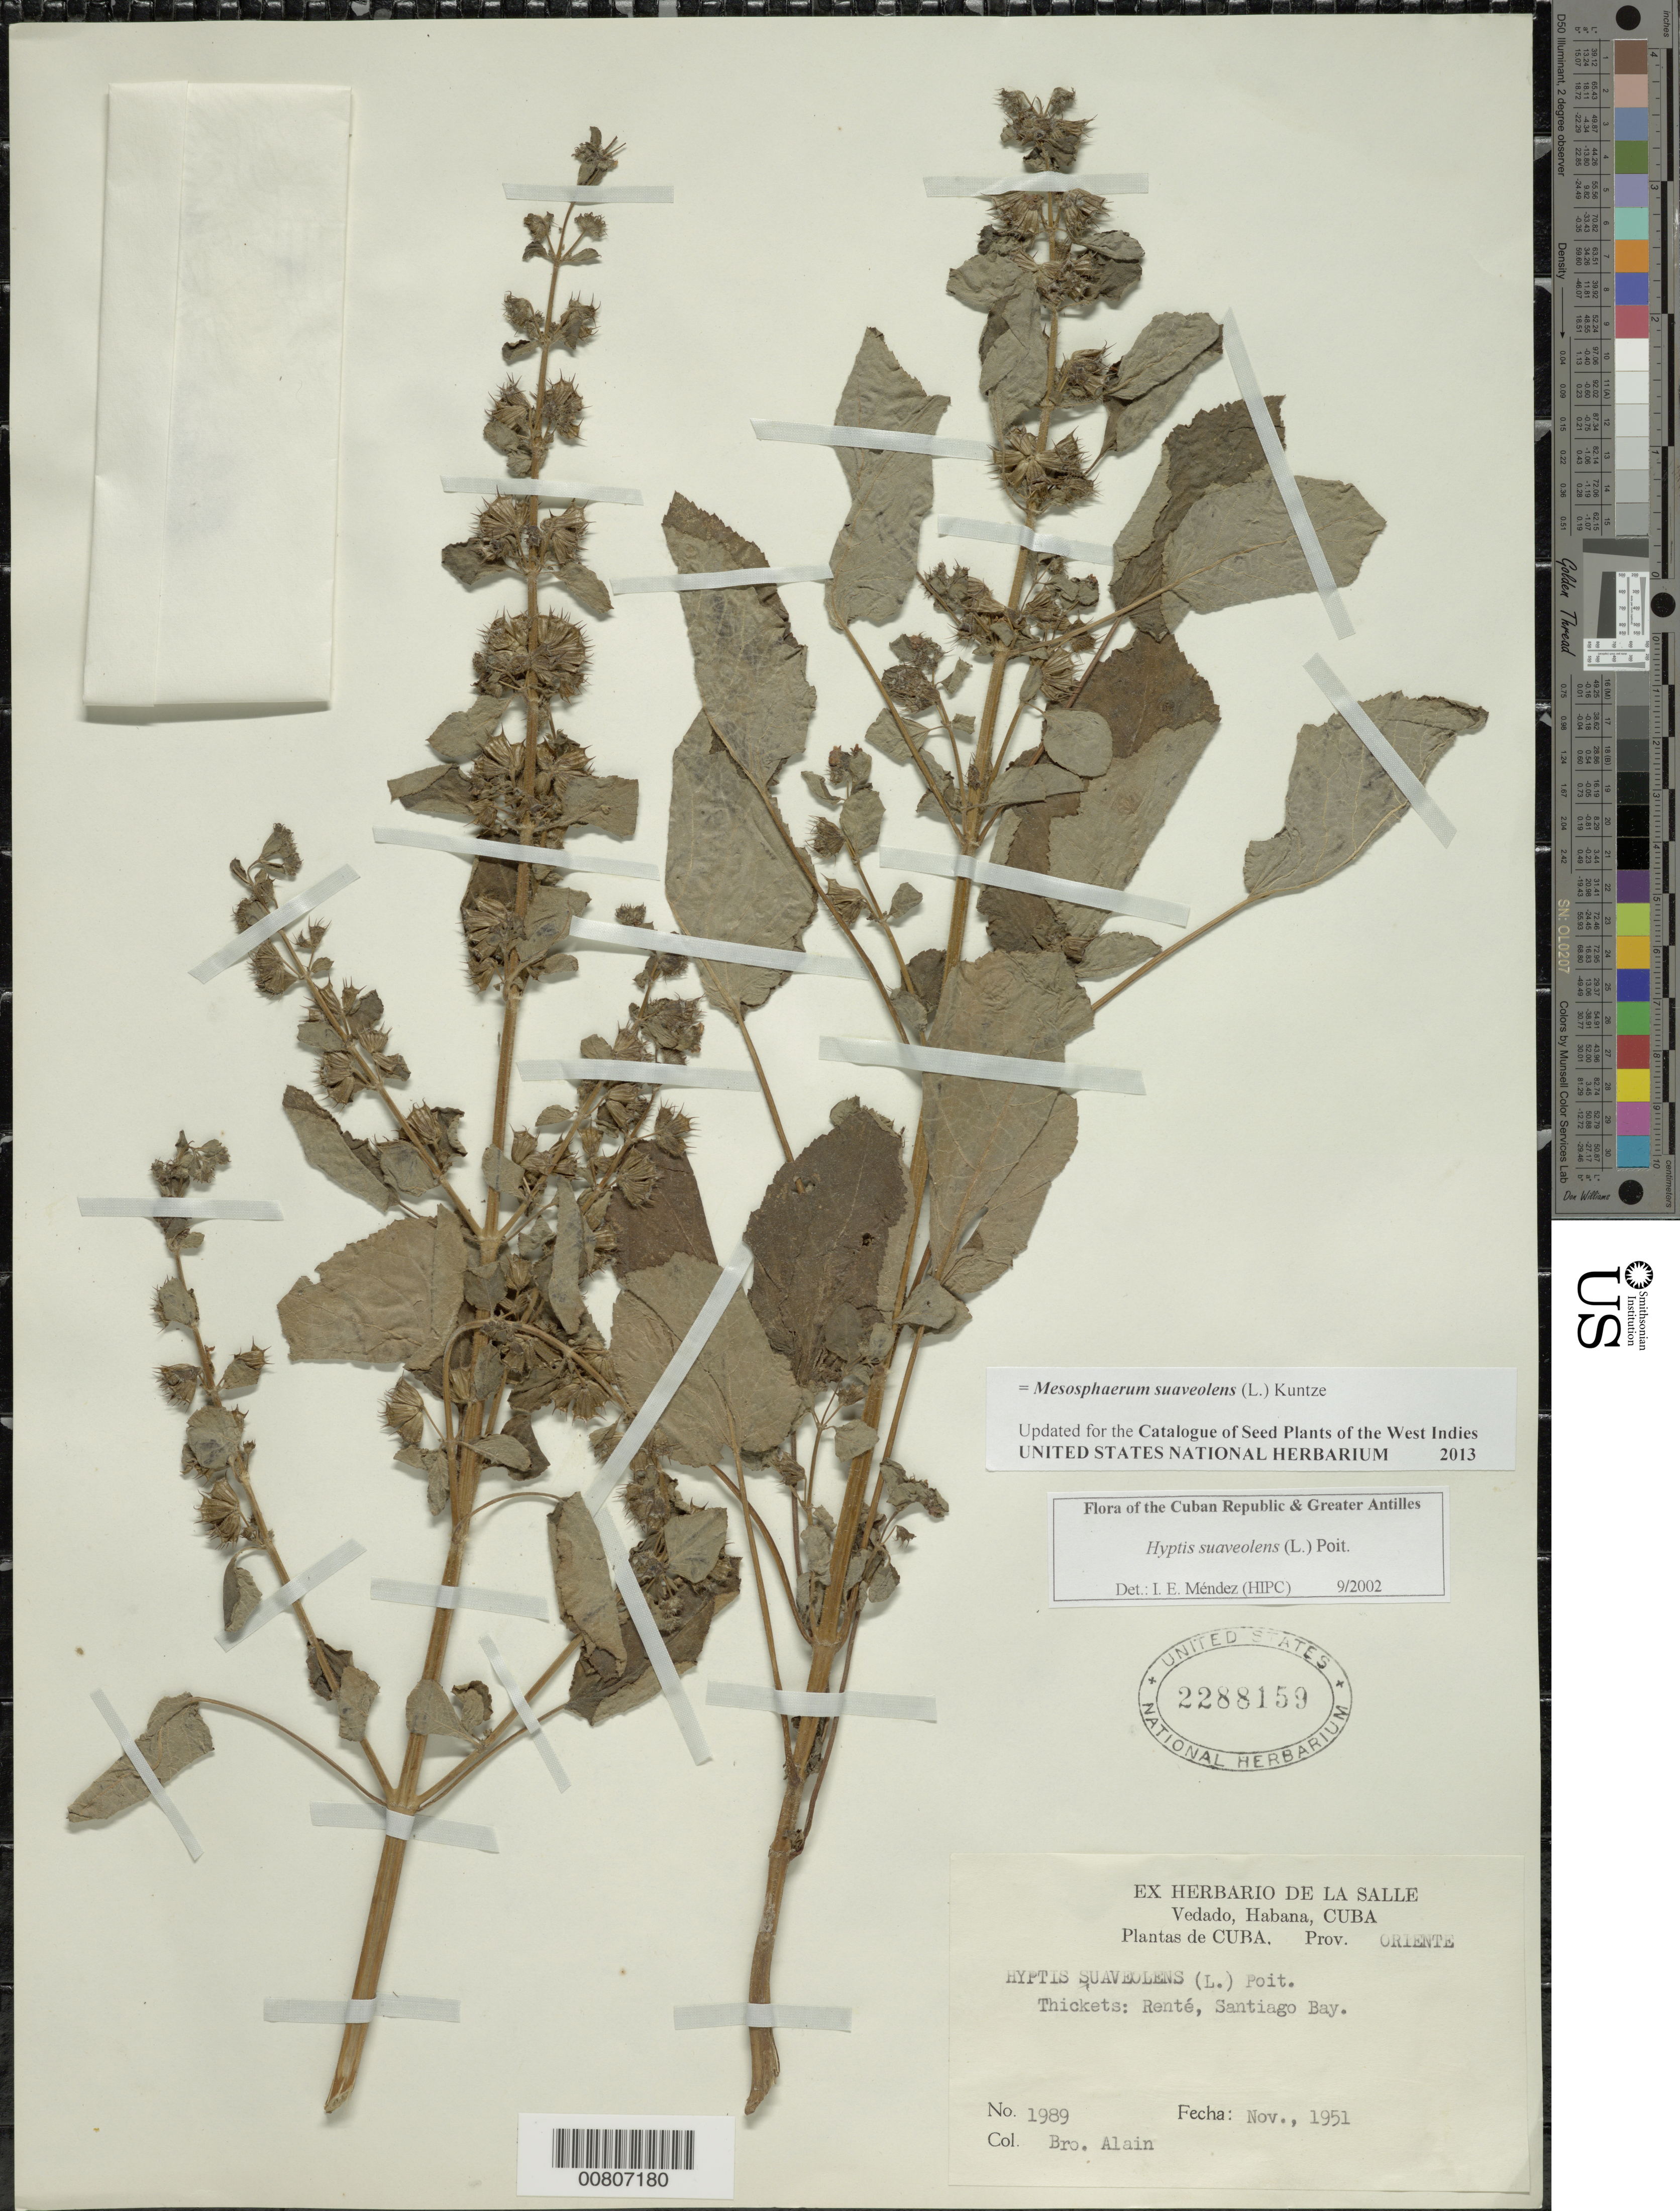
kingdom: Plantae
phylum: Tracheophyta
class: Magnoliopsida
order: Lamiales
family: Lamiaceae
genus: Hyptis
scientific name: Hyptis suaveolens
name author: (L.) Poit.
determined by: Méndez, Isidro E., (HIPC)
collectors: A. H. Liogier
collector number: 1989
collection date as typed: Nov 1951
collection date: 1951-11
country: Cuba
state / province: Santiago de Cuba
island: Cuba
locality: Renté, Santiago Bay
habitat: Thickets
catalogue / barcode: US 2288159